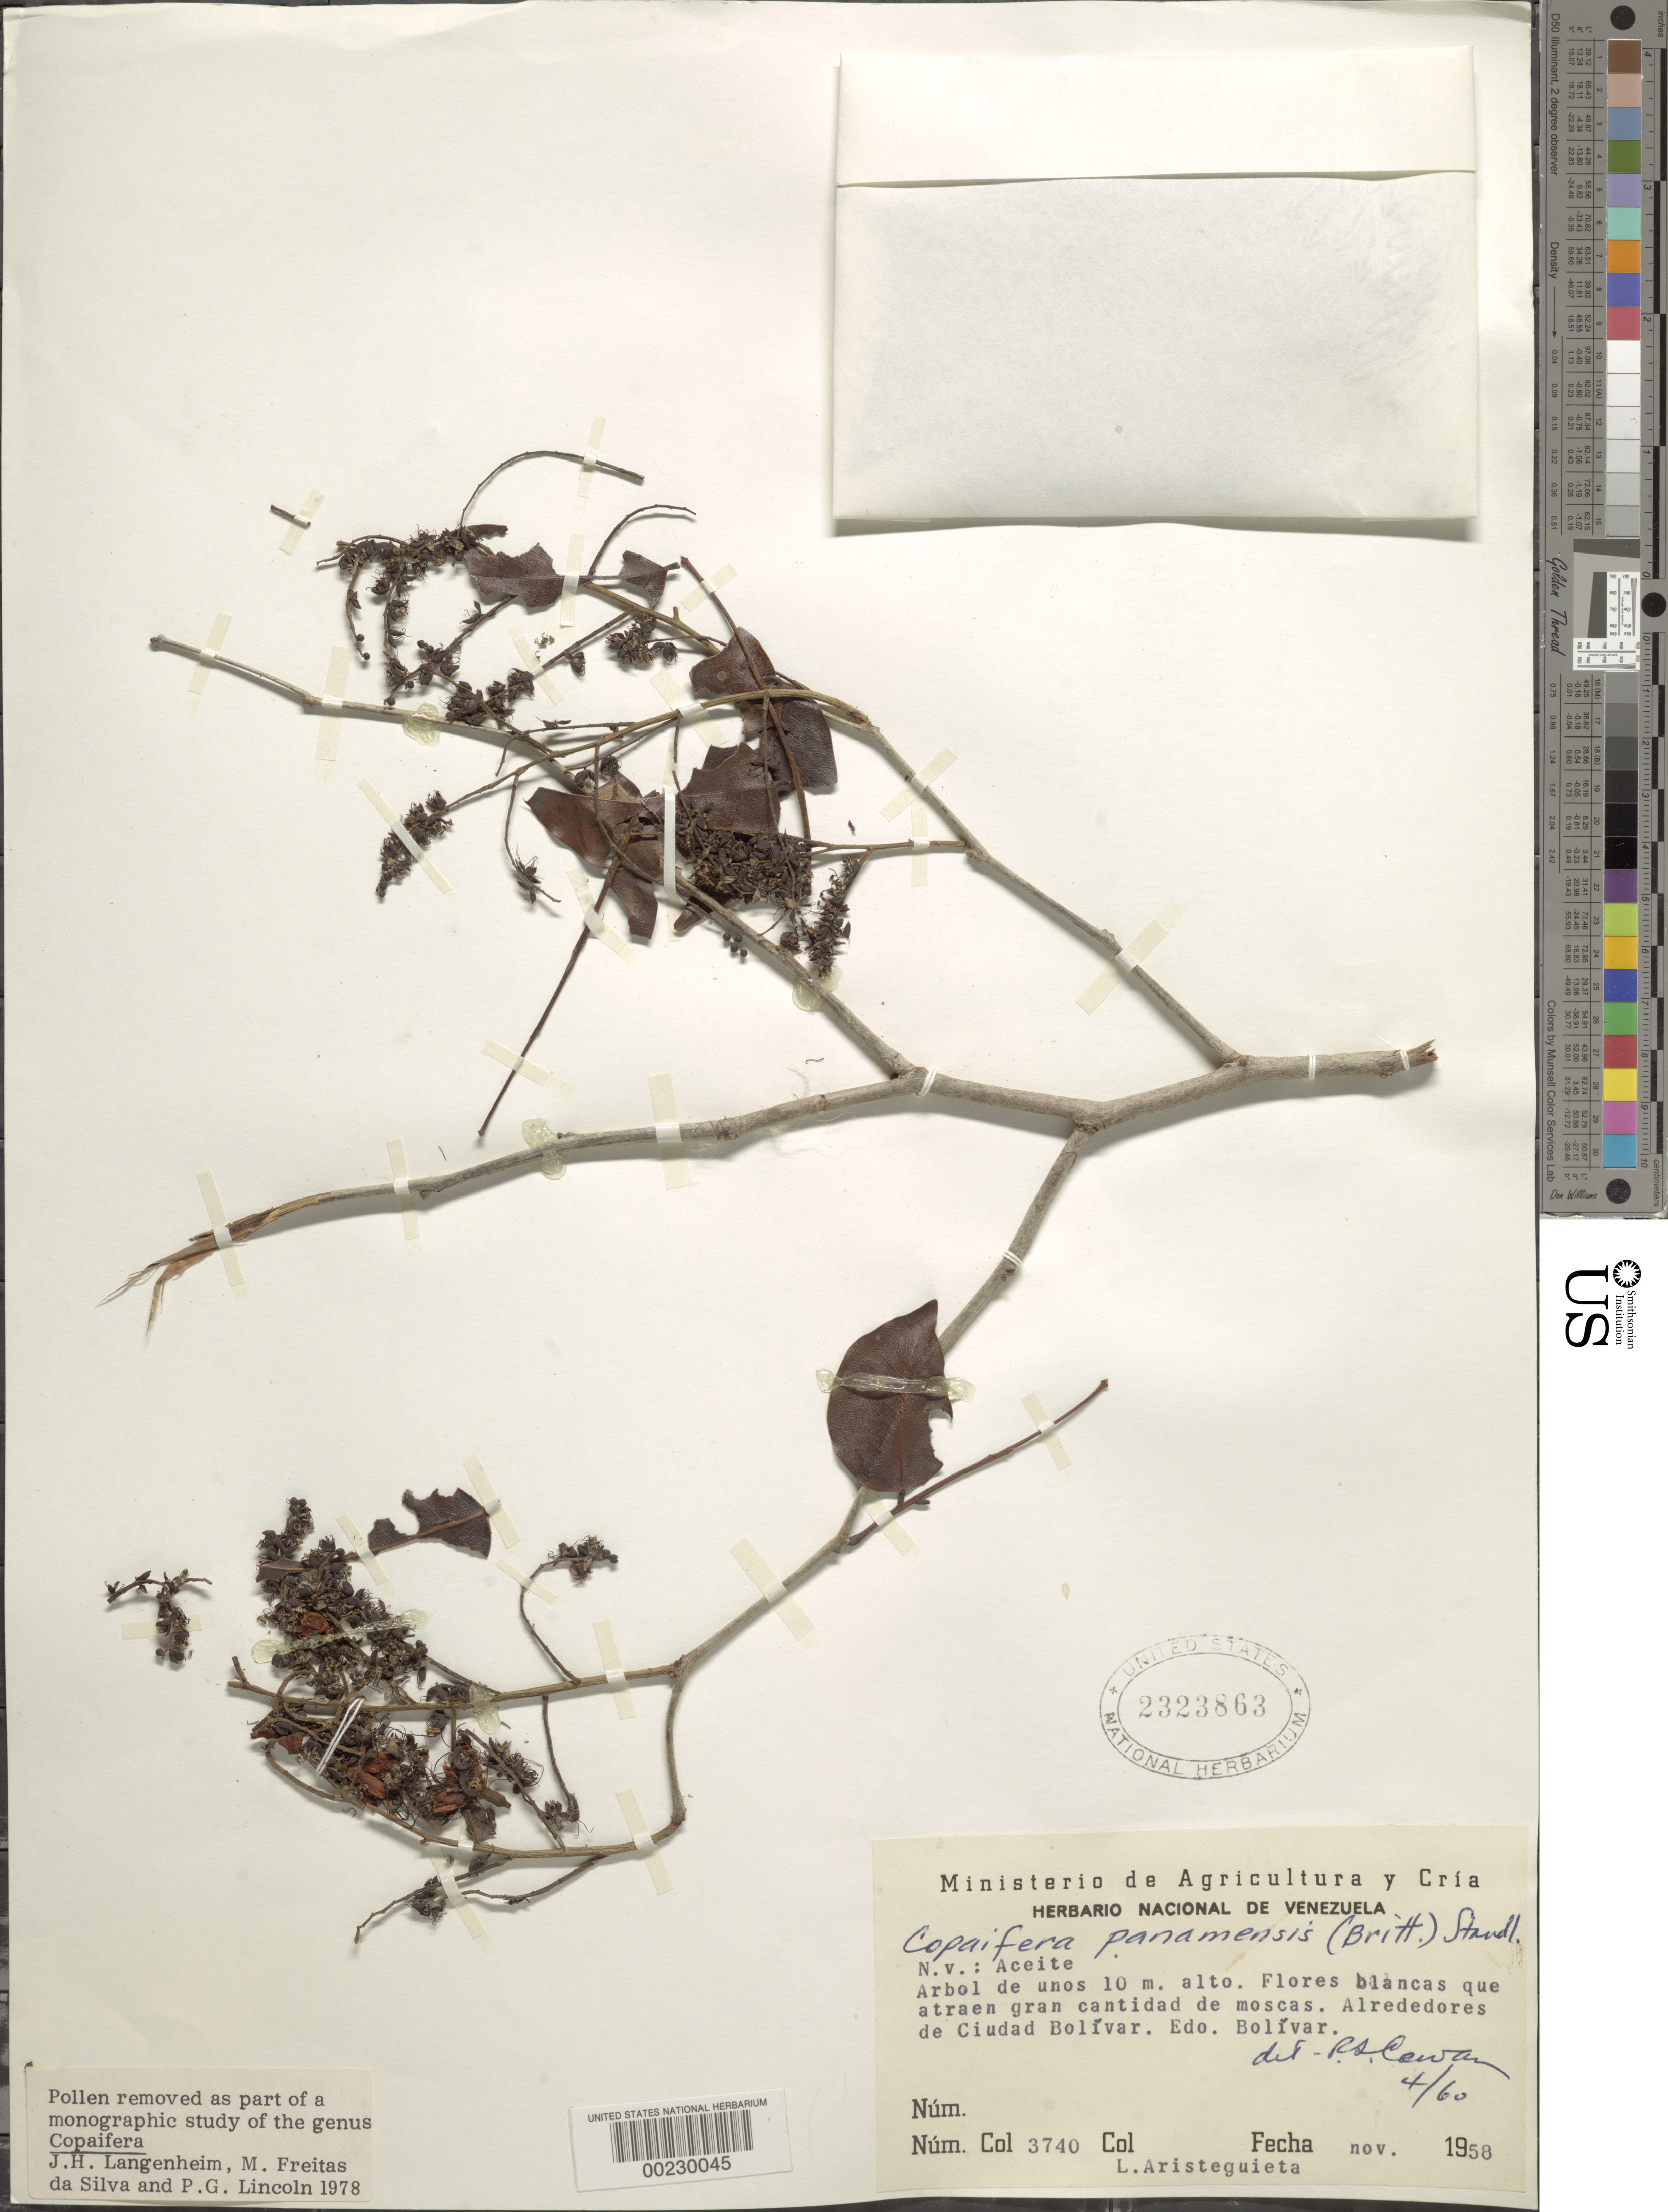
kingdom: Plantae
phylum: Tracheophyta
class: Magnoliopsida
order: Fabales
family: Fabaceae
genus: Copaifera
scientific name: Copaifera panamensis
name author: (Britton) Standl.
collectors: L. Aristeguieta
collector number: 3740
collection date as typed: Nov 1958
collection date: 1958-11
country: Venezuela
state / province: Bolivar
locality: Around ciudad bolivar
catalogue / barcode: US 2323863